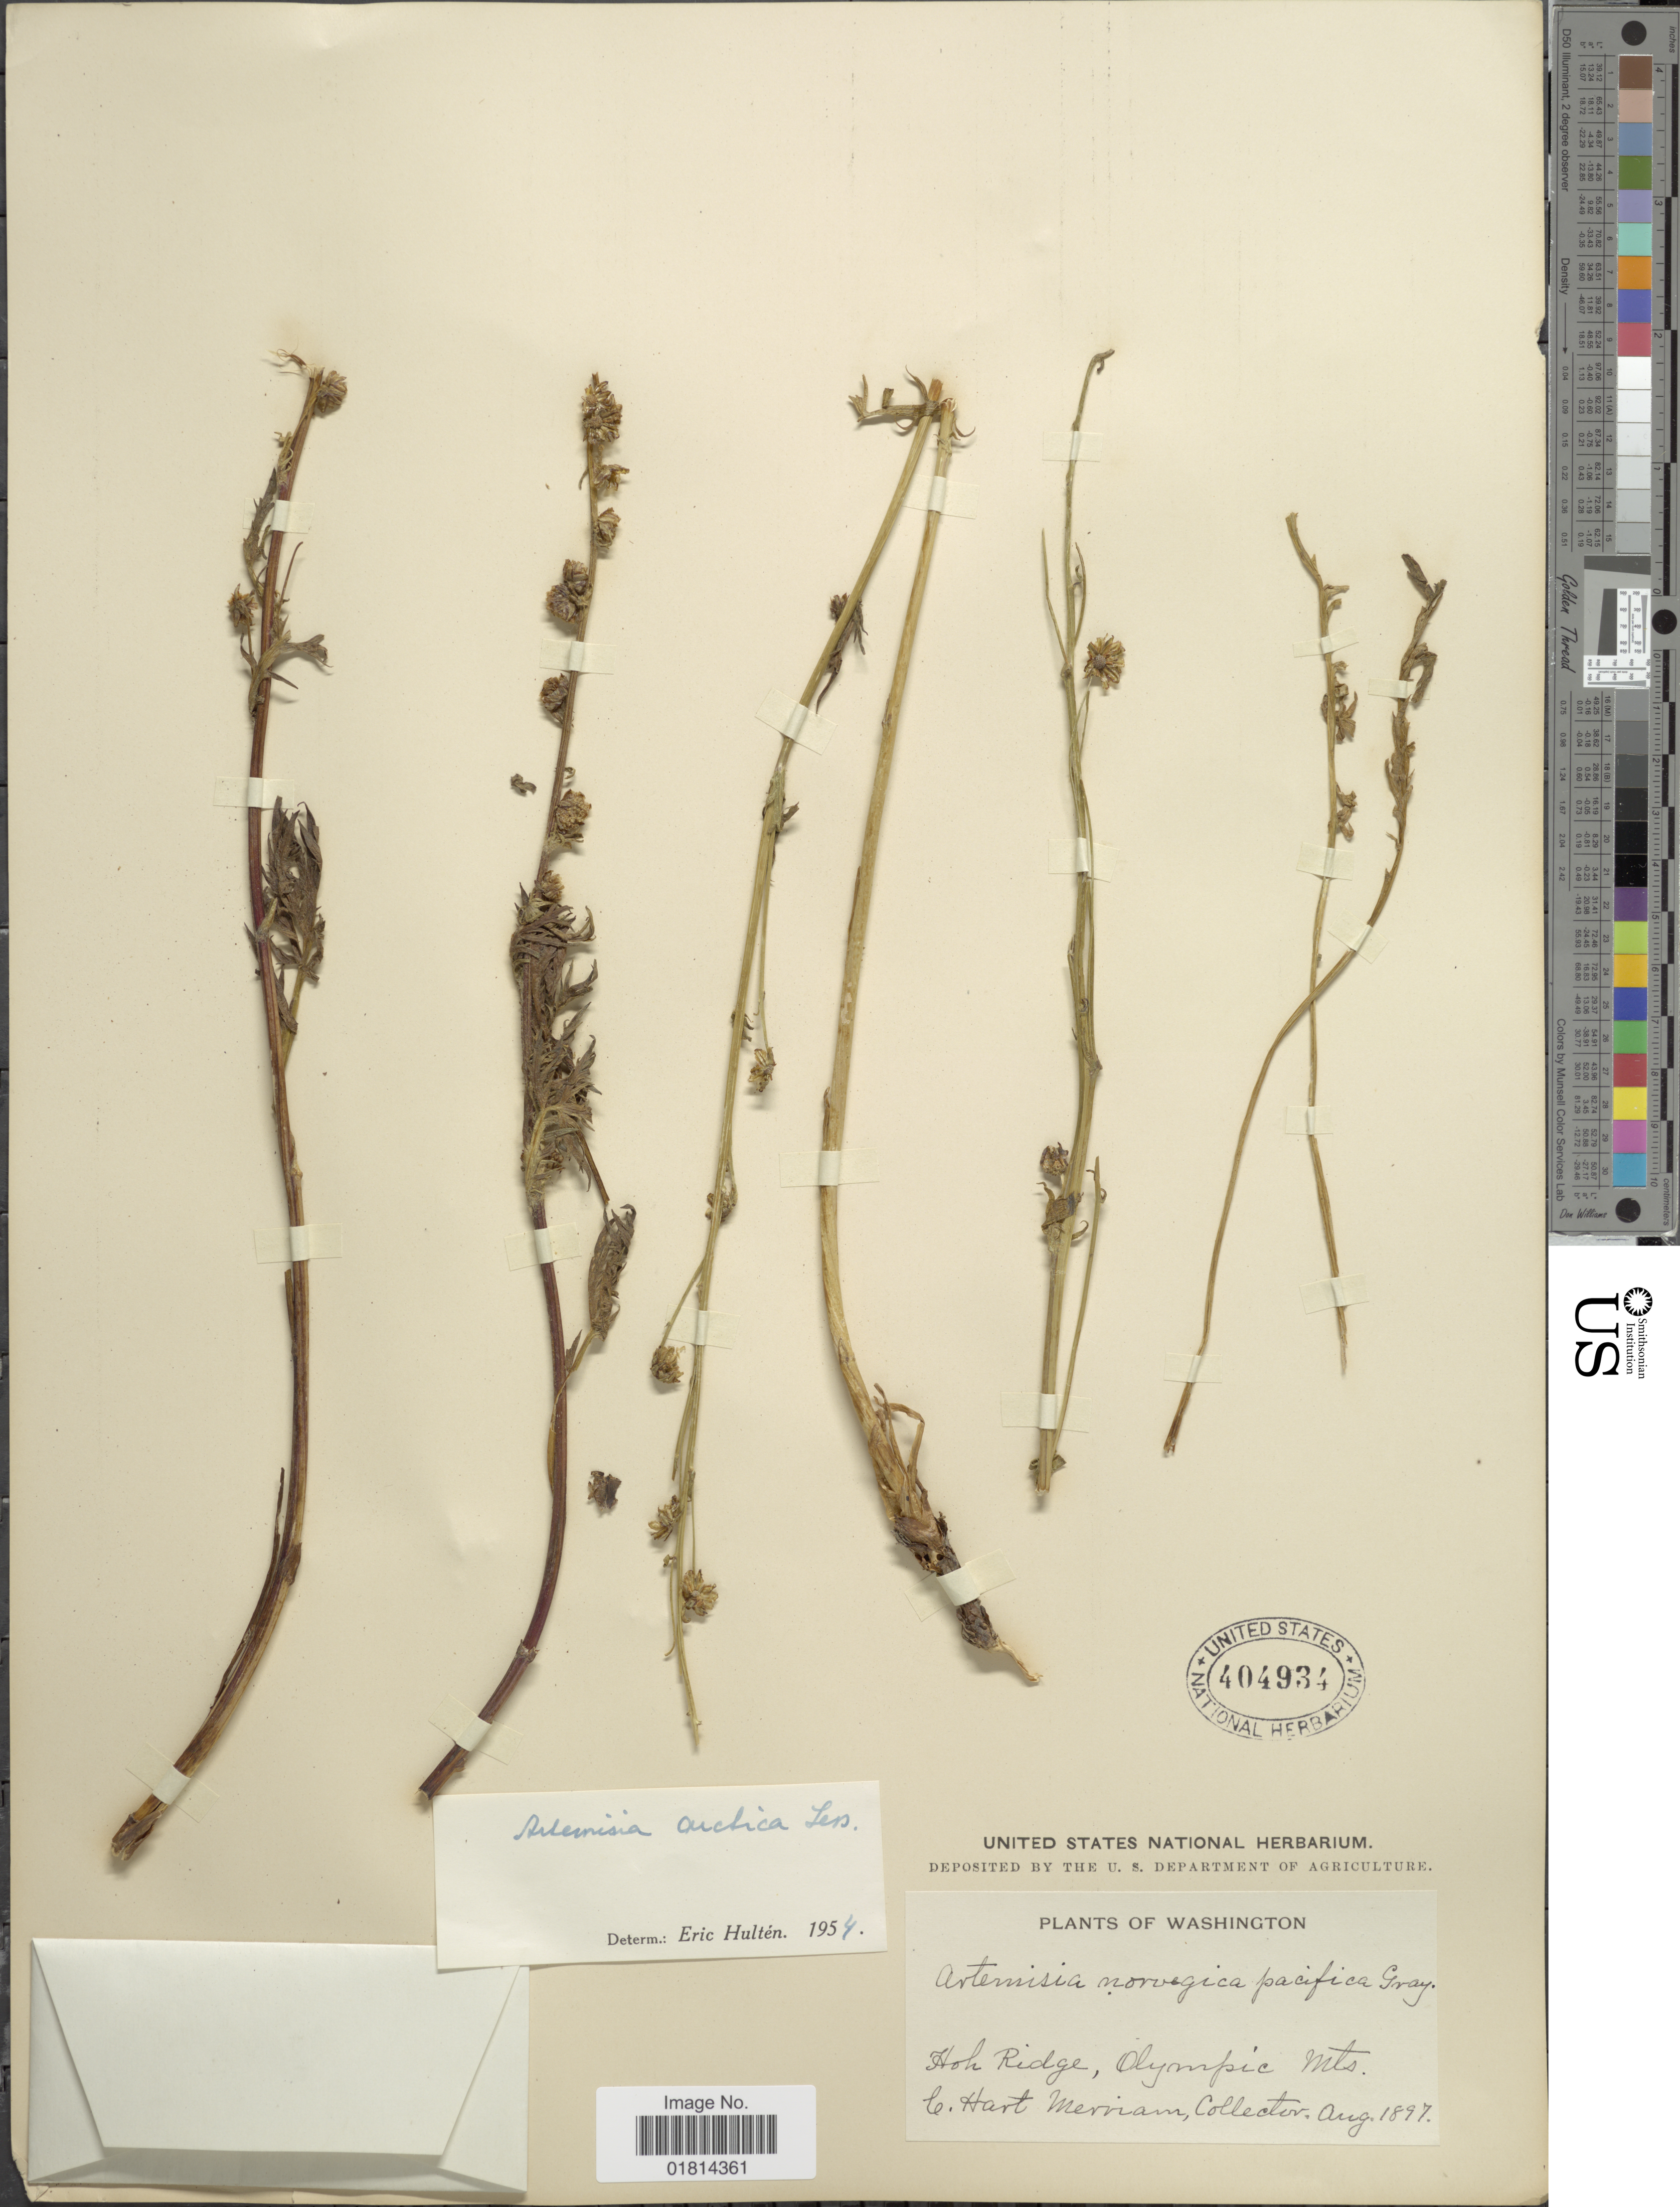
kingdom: Plantae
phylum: Tracheophyta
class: Magnoliopsida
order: Asterales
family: Asteraceae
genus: Artemisia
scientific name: Artemisia arctica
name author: Less.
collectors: C. Merriam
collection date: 1897-08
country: United States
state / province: Washington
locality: Hoh Ridge, Olympic Mts.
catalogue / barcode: US 404934